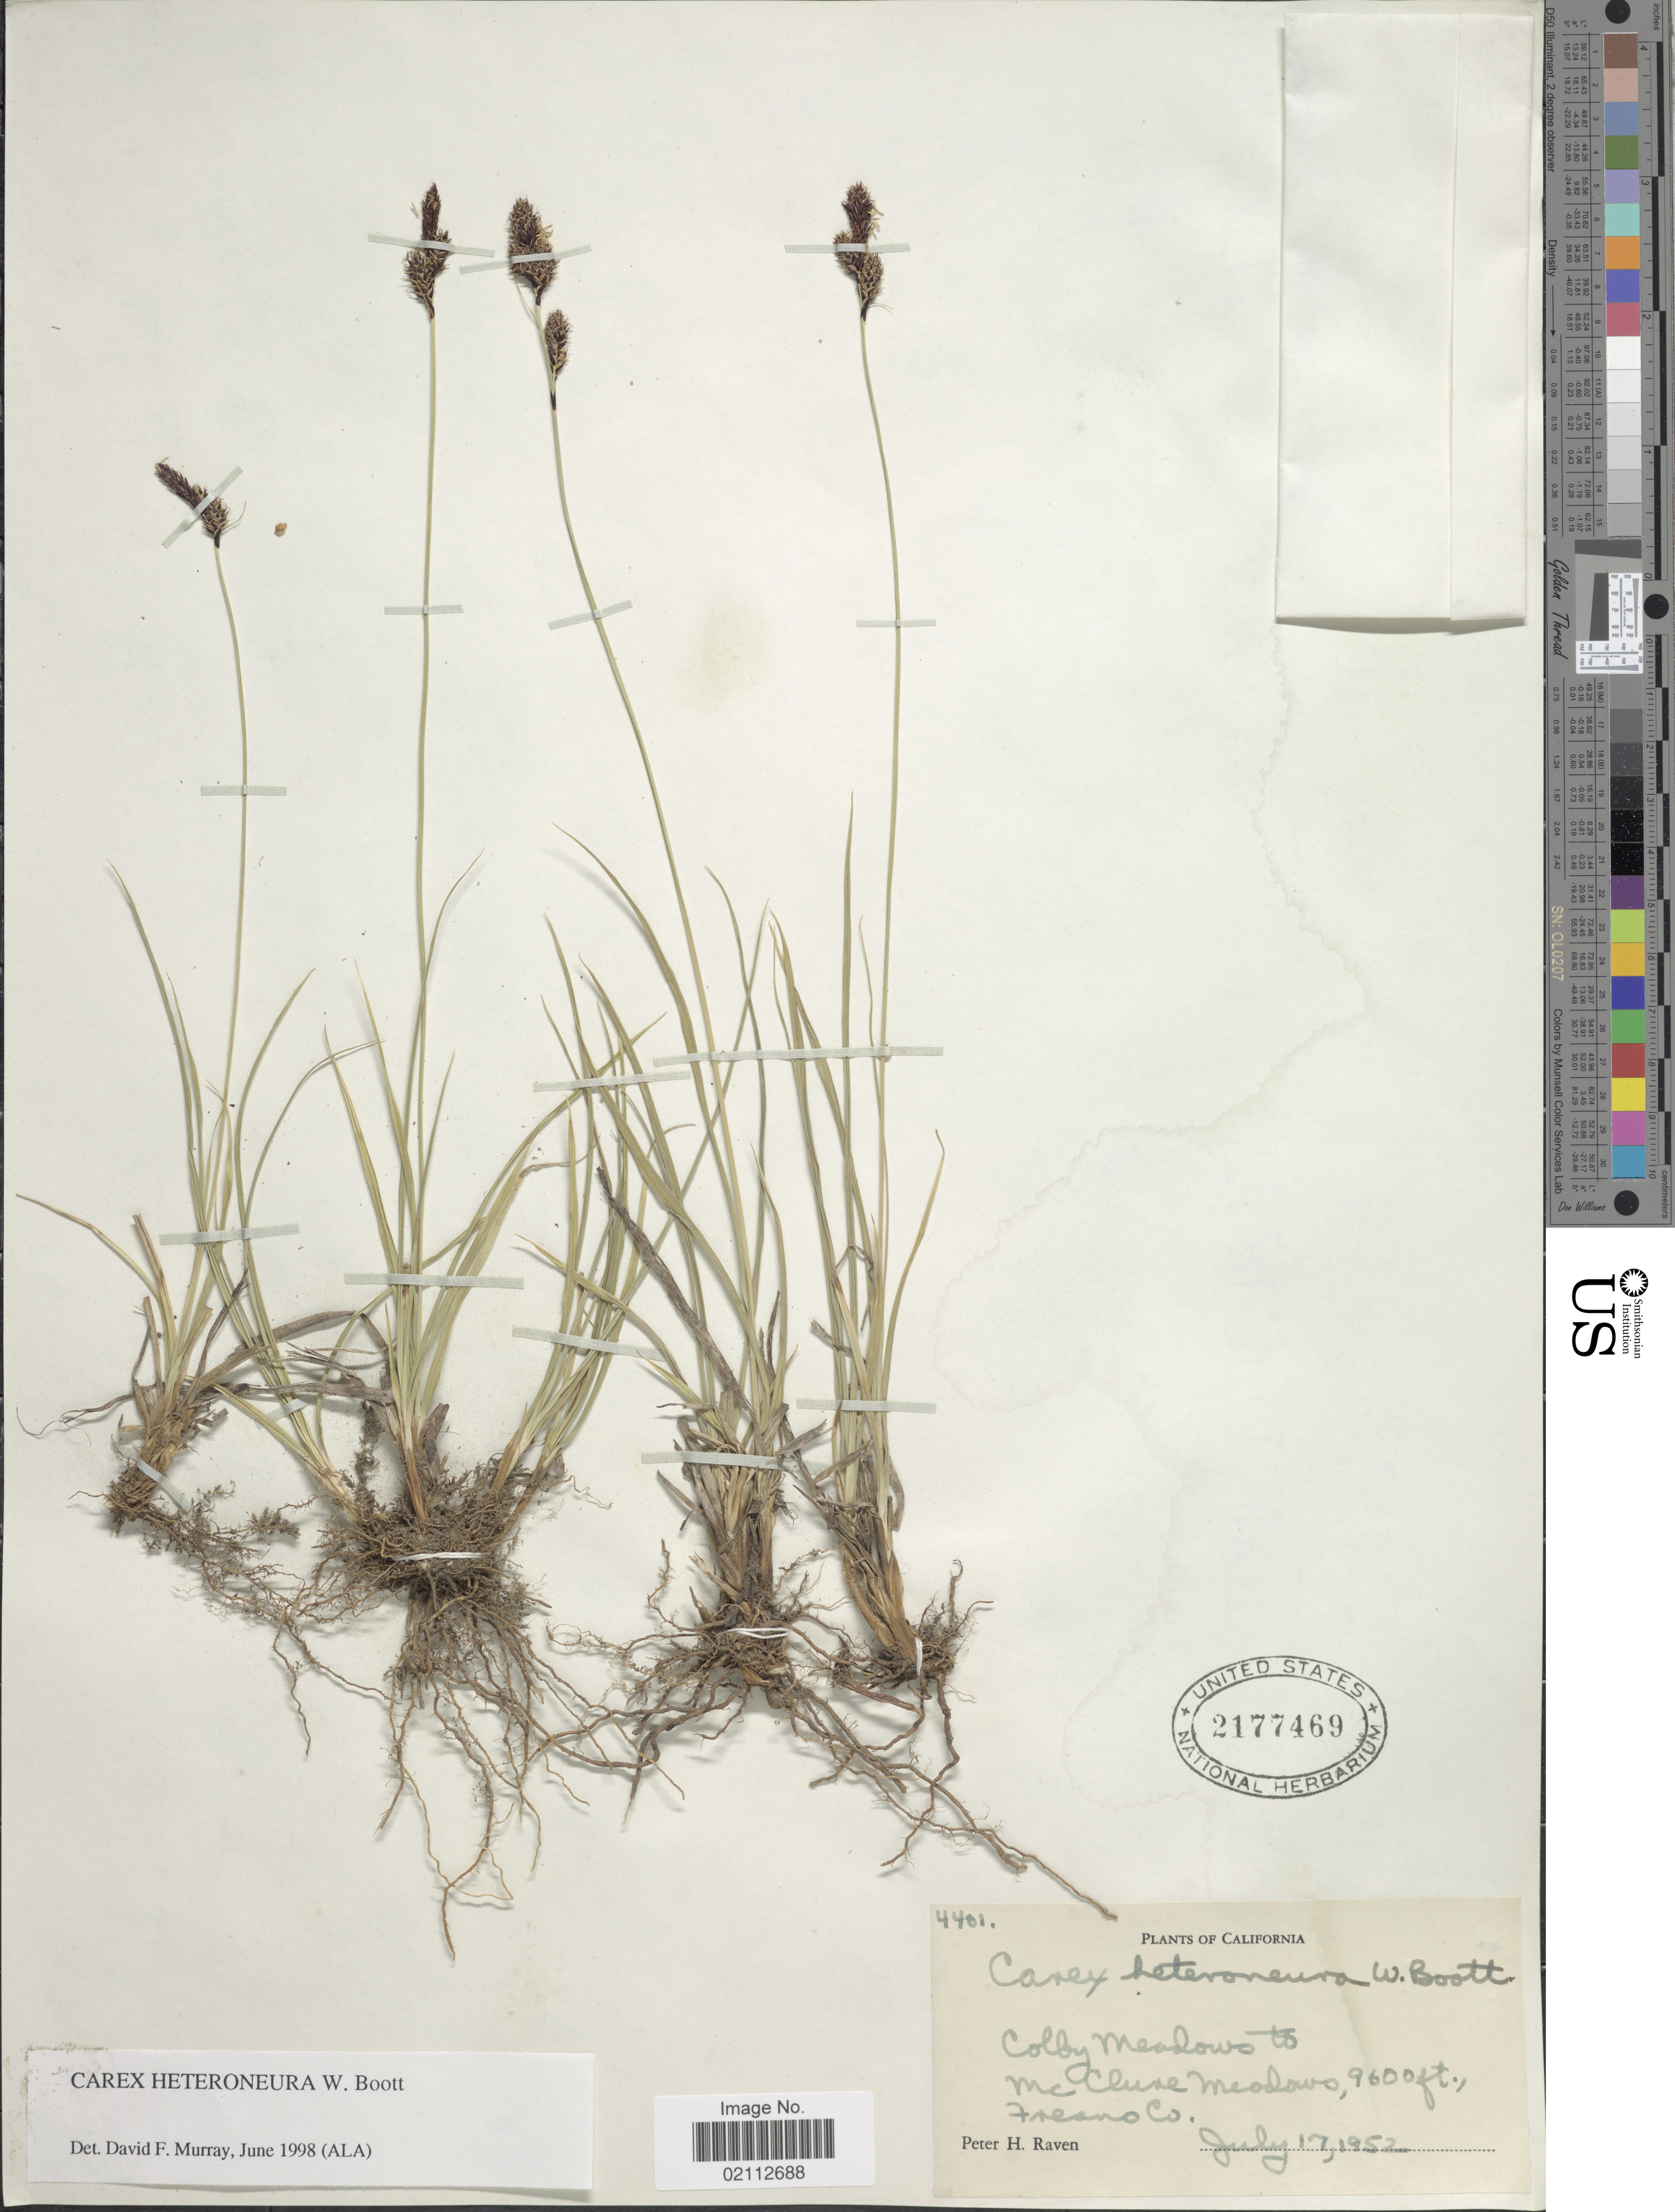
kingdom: Plantae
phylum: Tracheophyta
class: Liliopsida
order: Poales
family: Cyperaceae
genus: Carex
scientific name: Carex heteroneura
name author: S. Watson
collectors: P. Raven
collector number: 4401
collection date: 1952-07-17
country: United States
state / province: California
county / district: Fresno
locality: Colby Meadows to McClure Meadows, Fresno Co.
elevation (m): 2926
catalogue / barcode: US 2177469